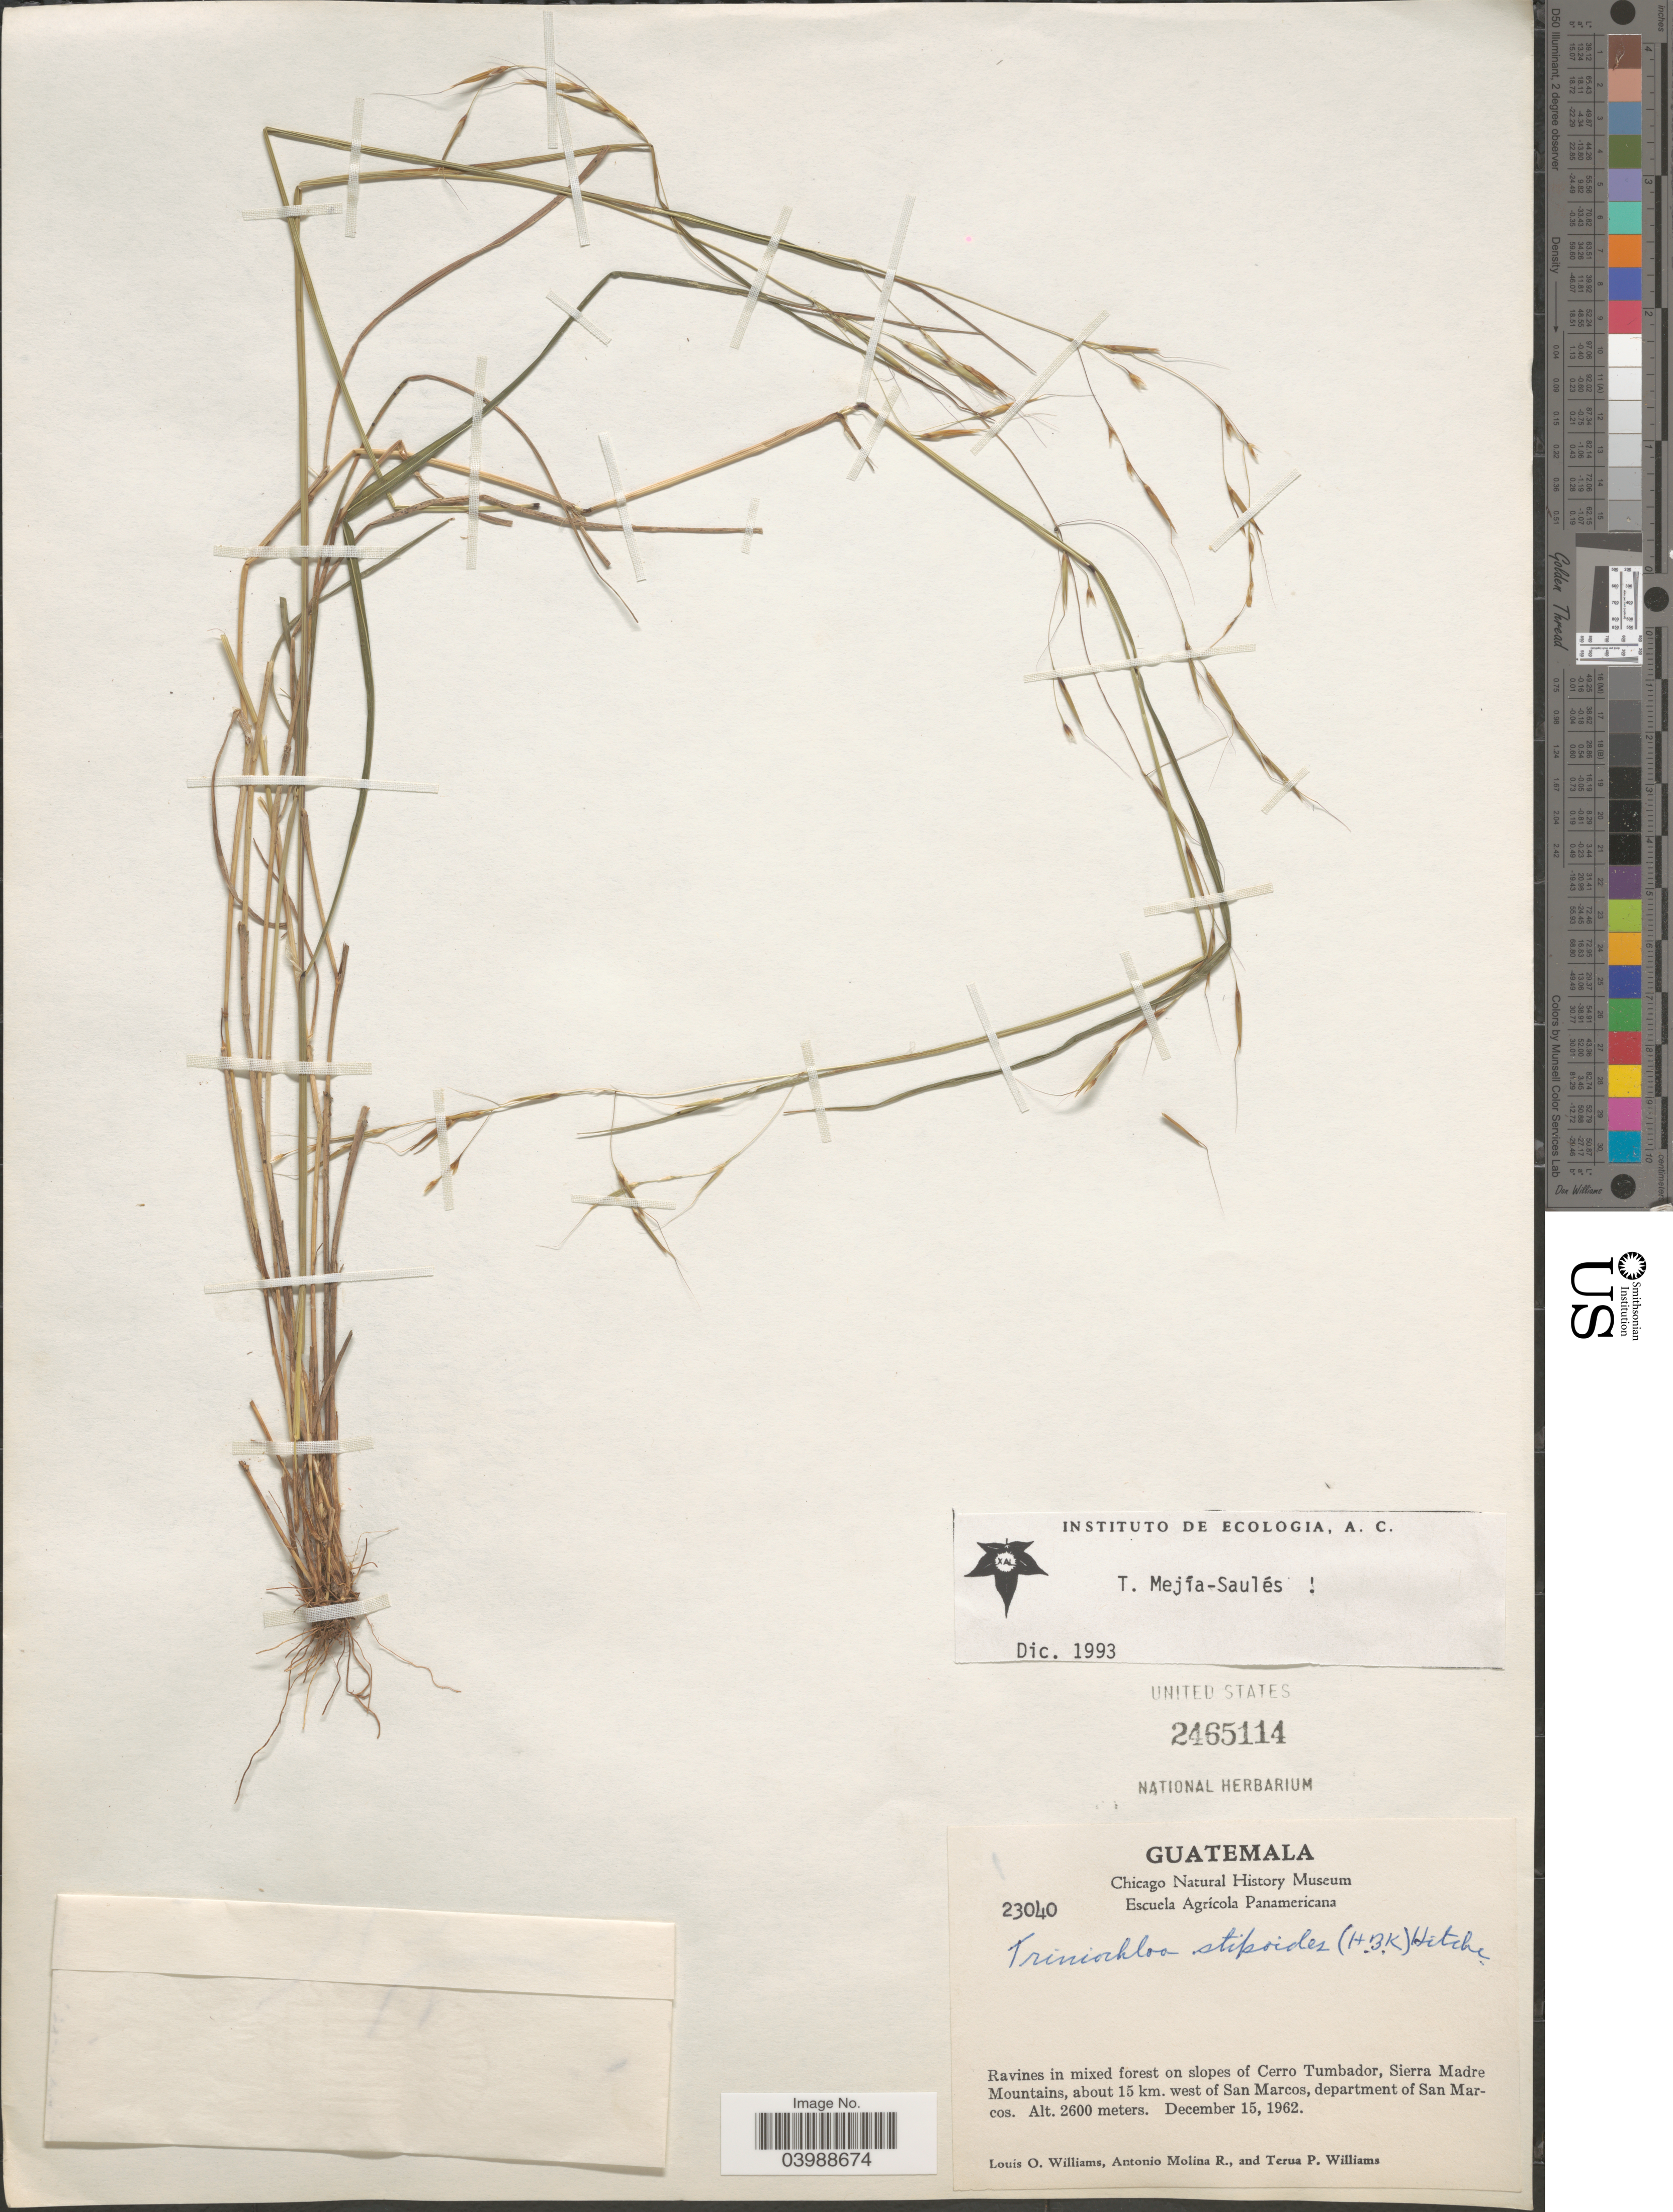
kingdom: Plantae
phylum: Tracheophyta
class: Liliopsida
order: Poales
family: Poaceae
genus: Triniochloa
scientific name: Triniochloa stipoides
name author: (Kunth) Hitchc.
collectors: L. O. Williams, A. Molina R. & T. Williams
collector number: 23040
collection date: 1962-12-15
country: Guatemala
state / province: San Marcos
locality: On slopes of Cerro Tumbador, Sierra Madre Mountains, about 15 km. west of San Marcos, department of San Marcos.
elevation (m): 2600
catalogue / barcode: US 2465114